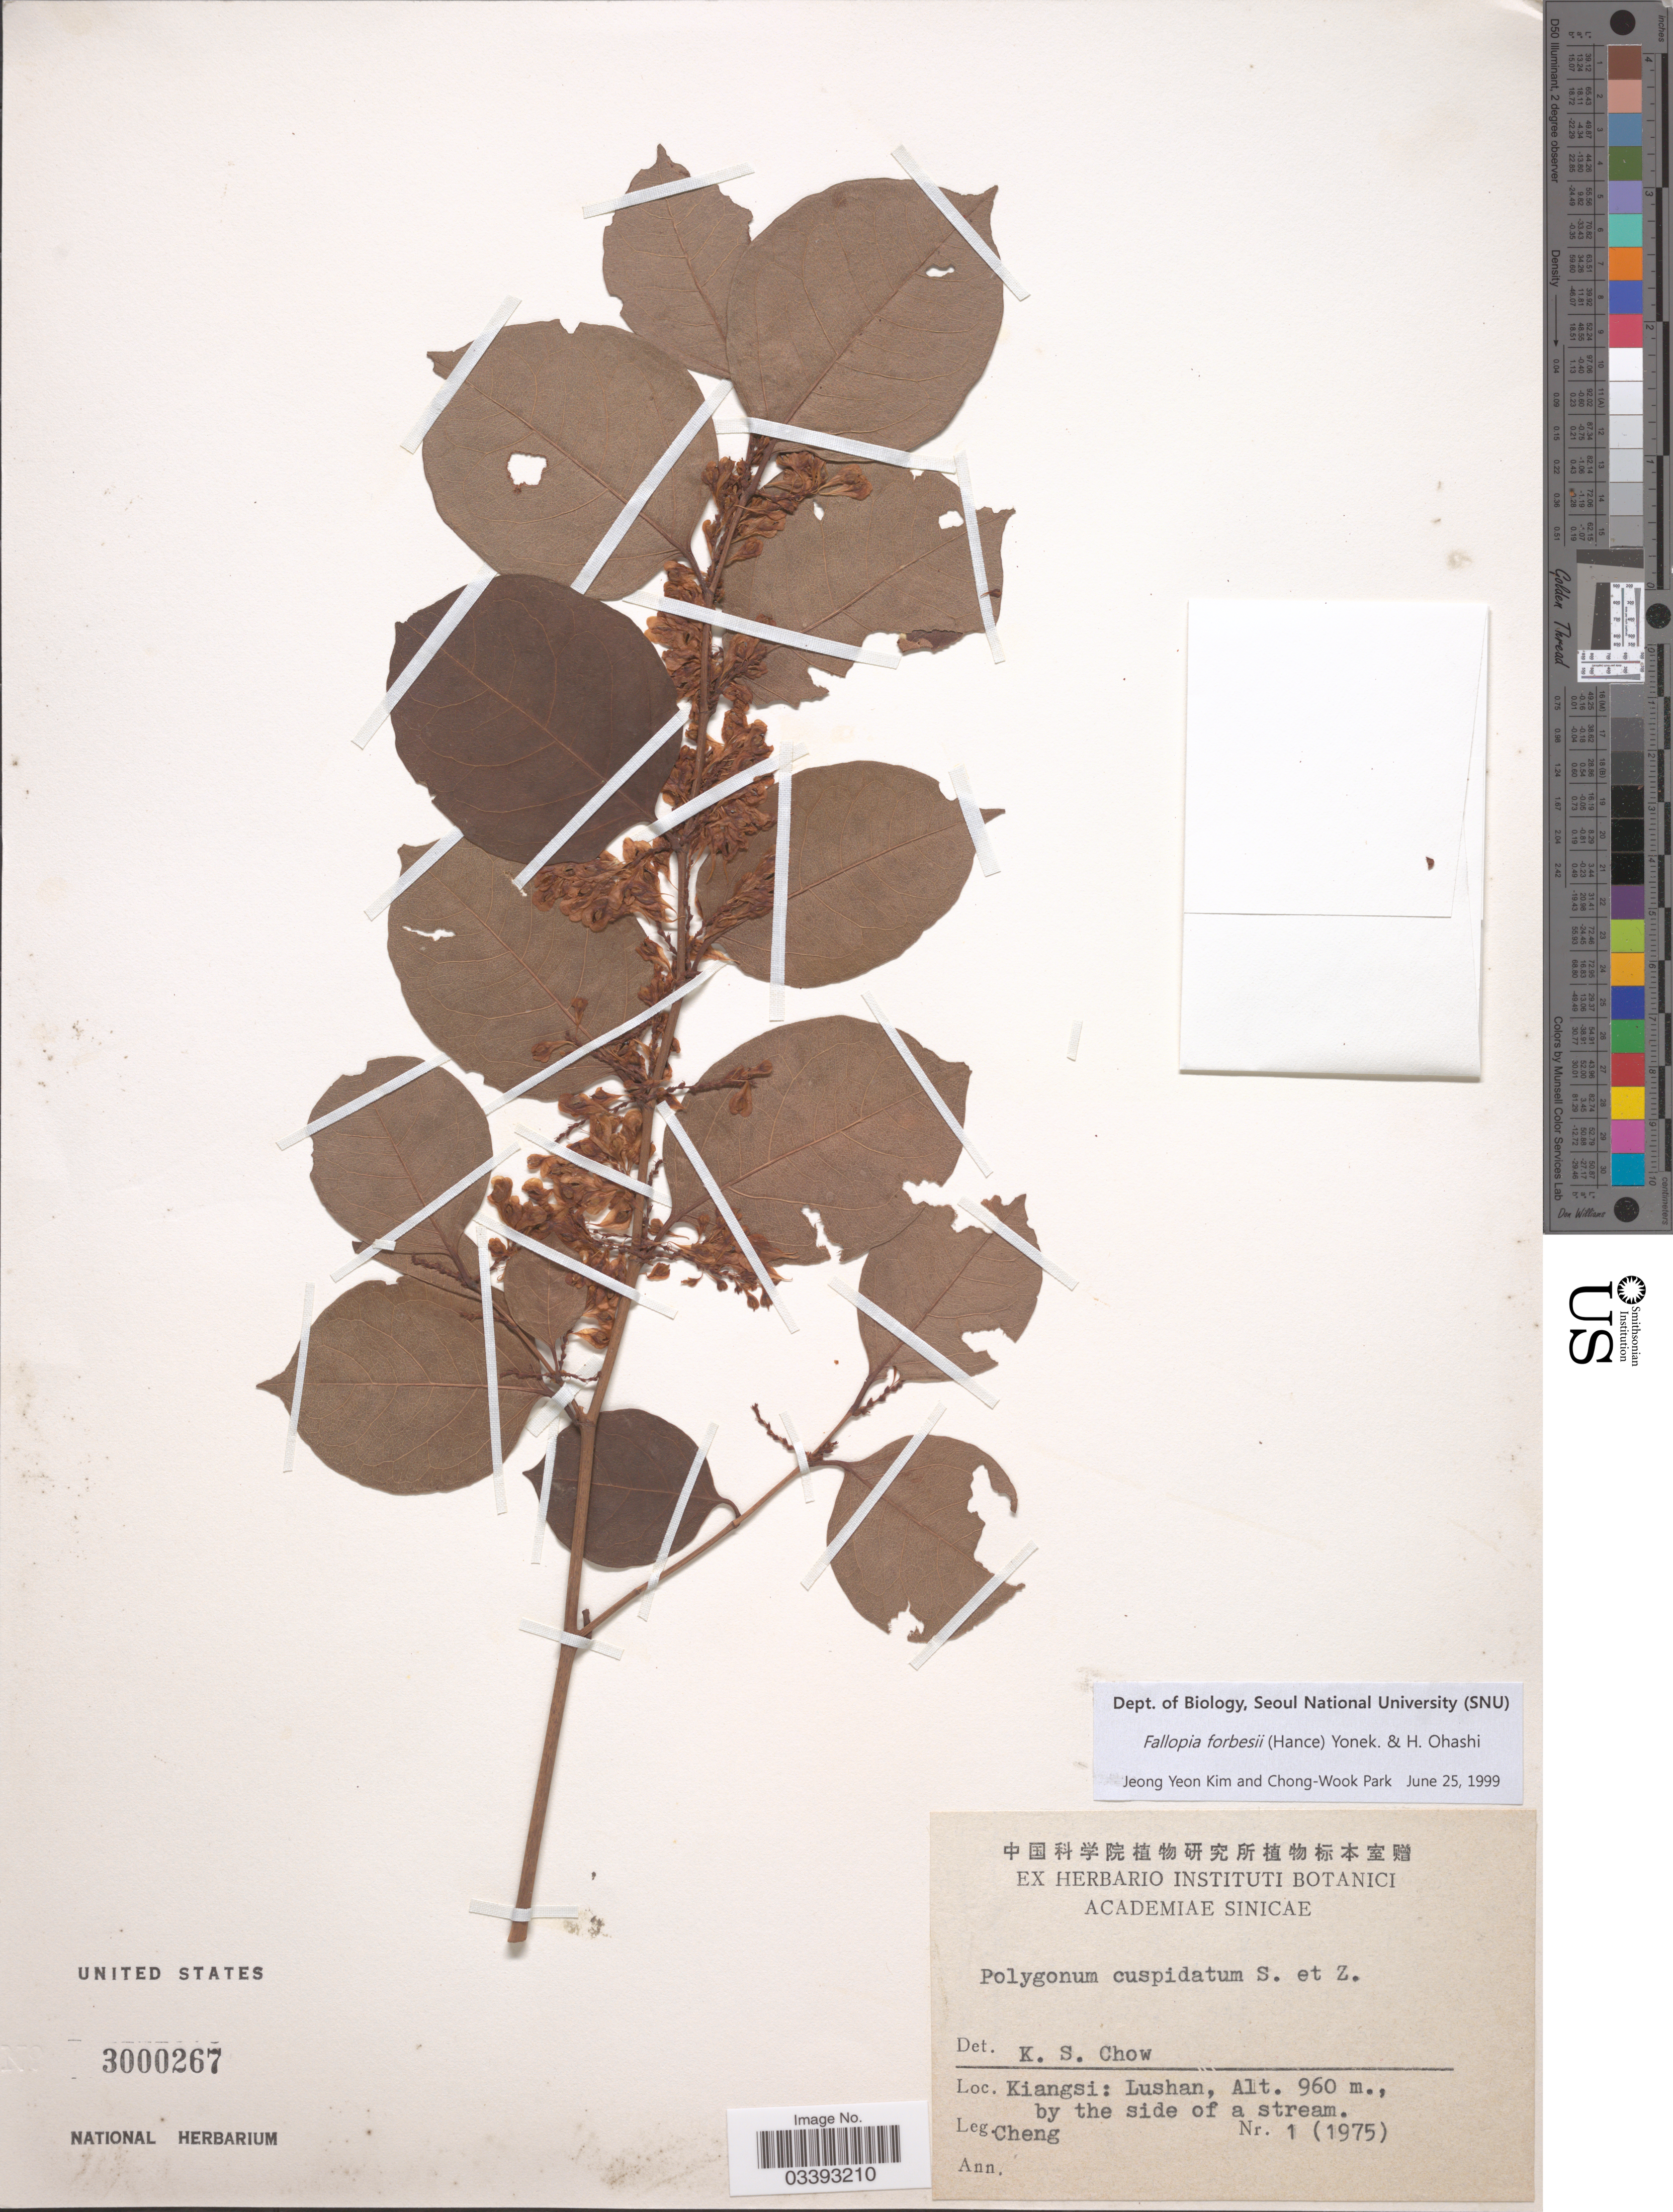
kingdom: Plantae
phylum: Tracheophyta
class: Magnoliopsida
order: Caryophyllales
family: Polygonaceae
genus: Fallopia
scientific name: Fallopia forbesii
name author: Yonek. & H. Ohashi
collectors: -. Cheng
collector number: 1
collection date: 1975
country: China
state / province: Jiangxi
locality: Kiangsi: Lushan, by the side of a stream.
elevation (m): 960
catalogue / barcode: US 3000267